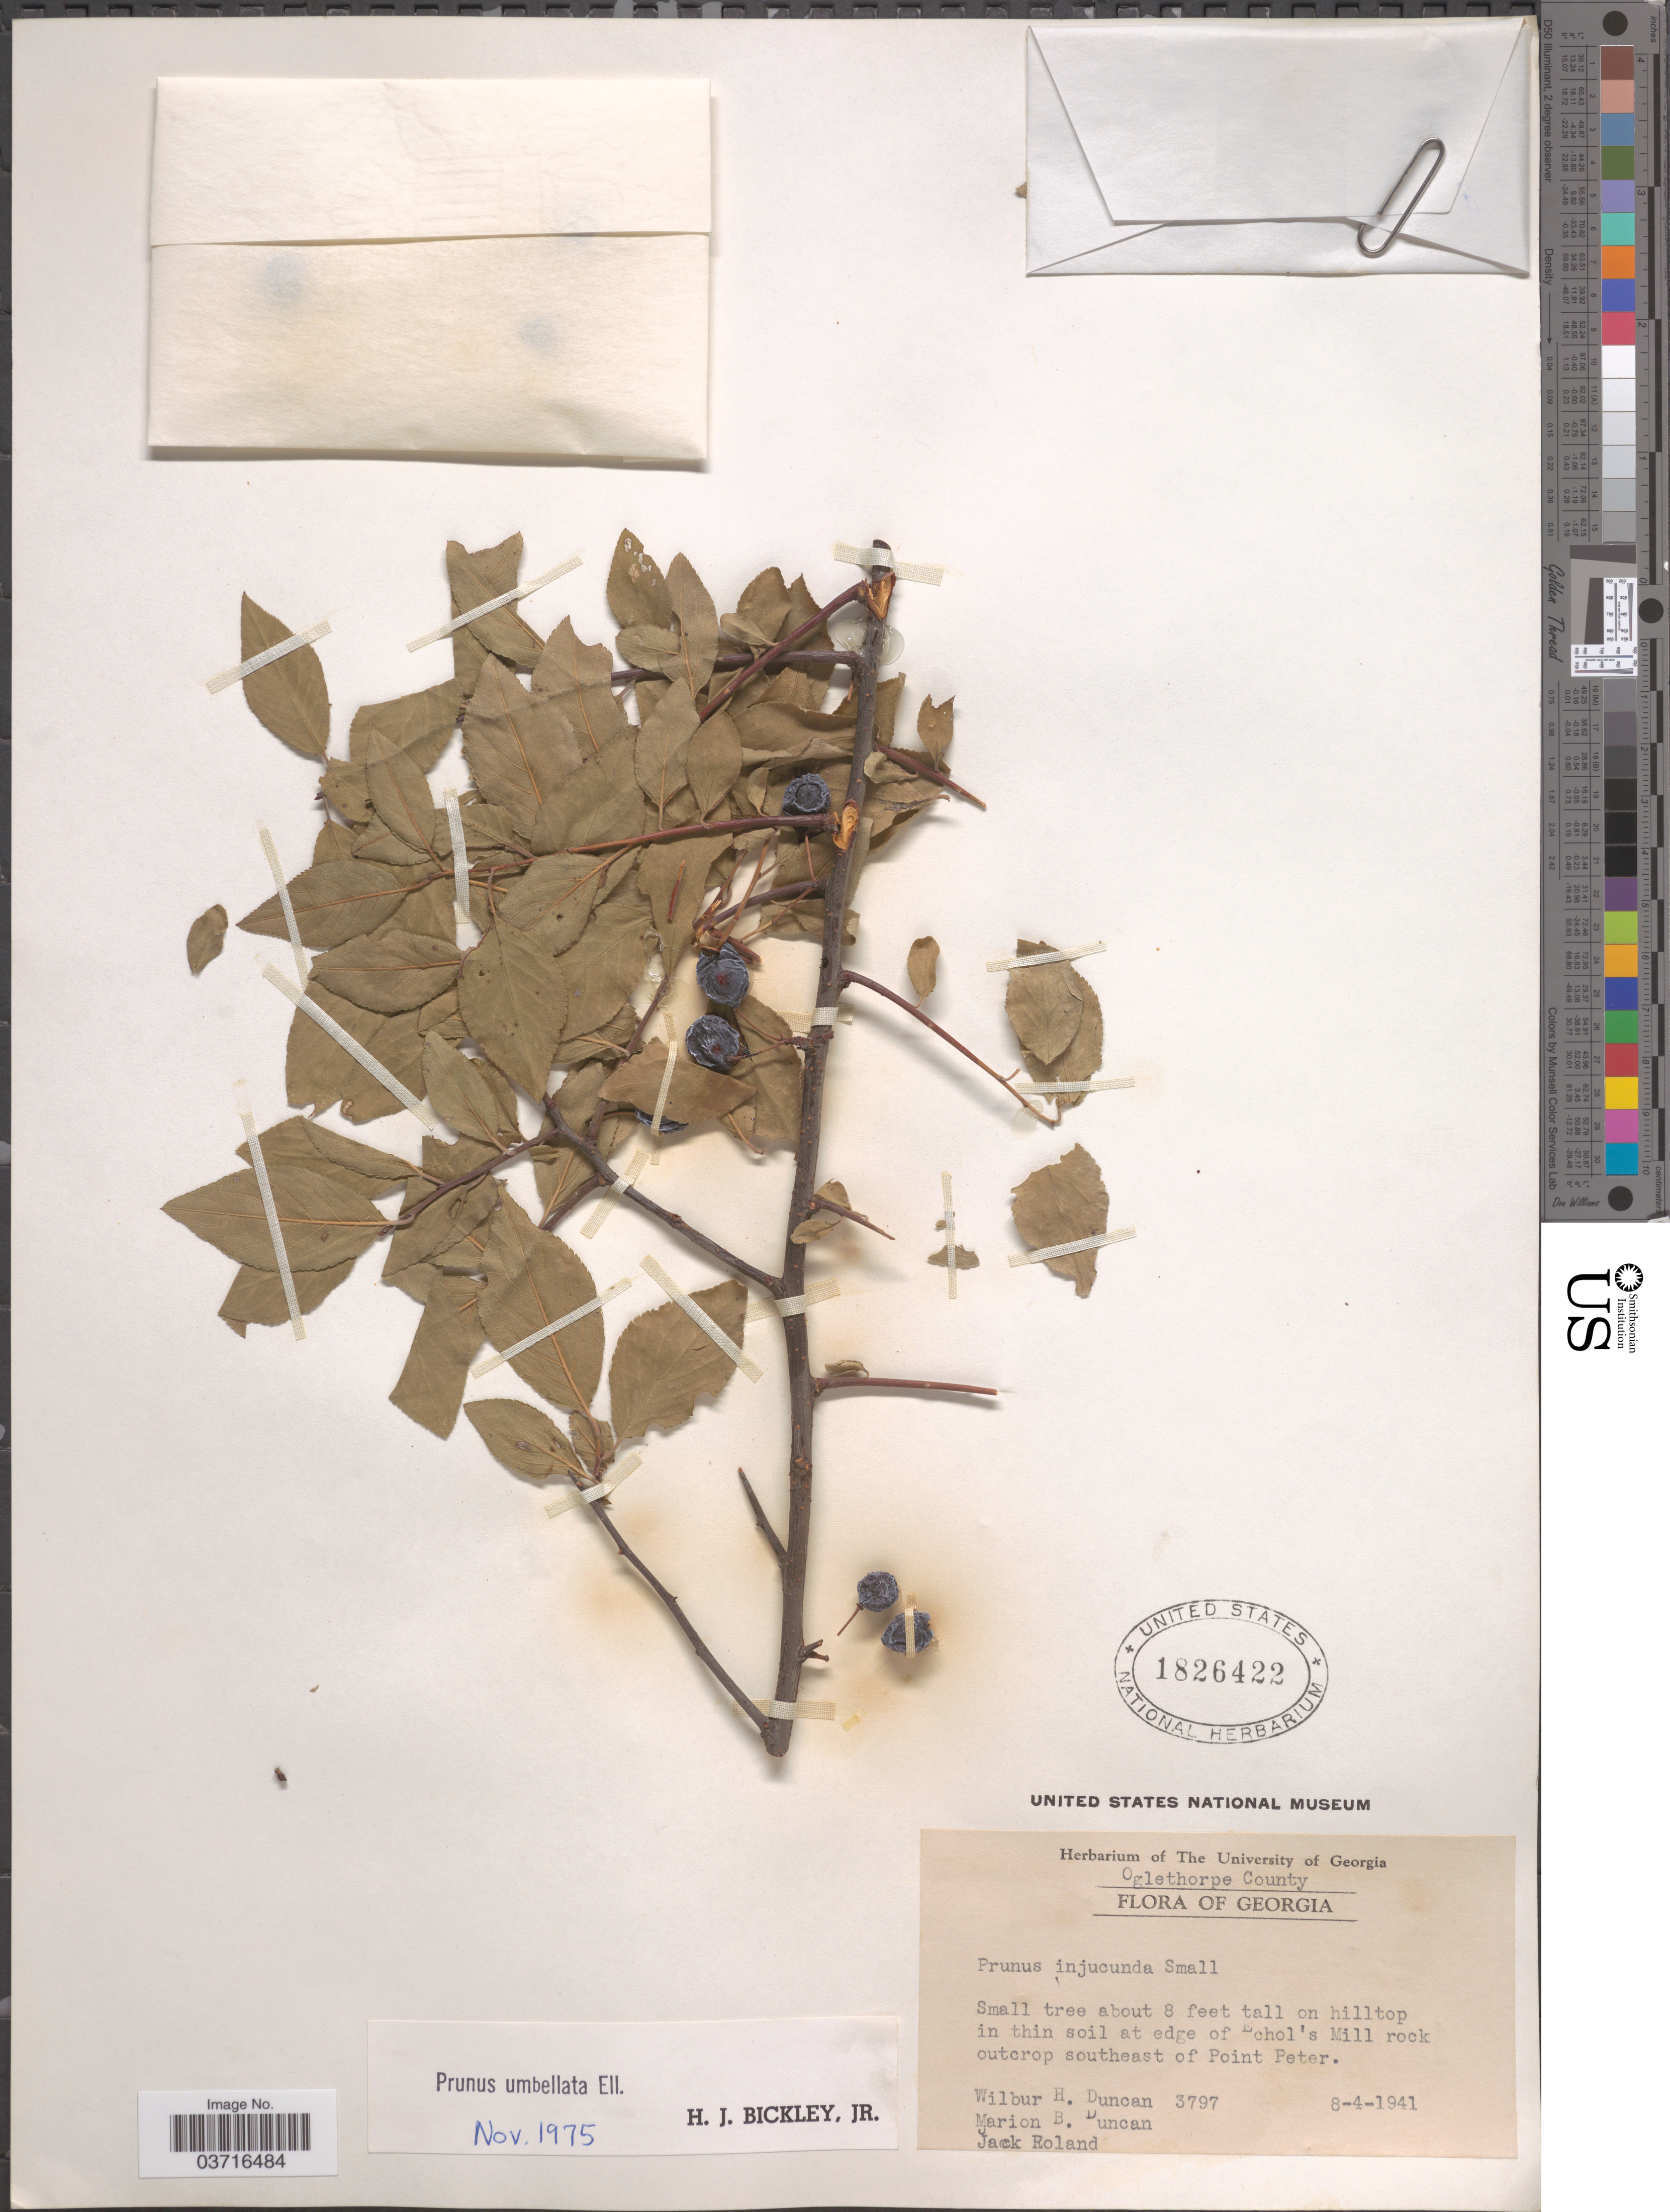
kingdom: Plantae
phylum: Tracheophyta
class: Magnoliopsida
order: Rosales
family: Rosaceae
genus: Prunus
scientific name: Prunus umbellata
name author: Elliott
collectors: W. H. Duncan, M. Duncan & J. Roland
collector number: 3797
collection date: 1941-08-04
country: United States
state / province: Georgia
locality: Oglethorpe County. At edge of Echol's Mill rock outcrop southeast of Point Peter.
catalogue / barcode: US 1826422